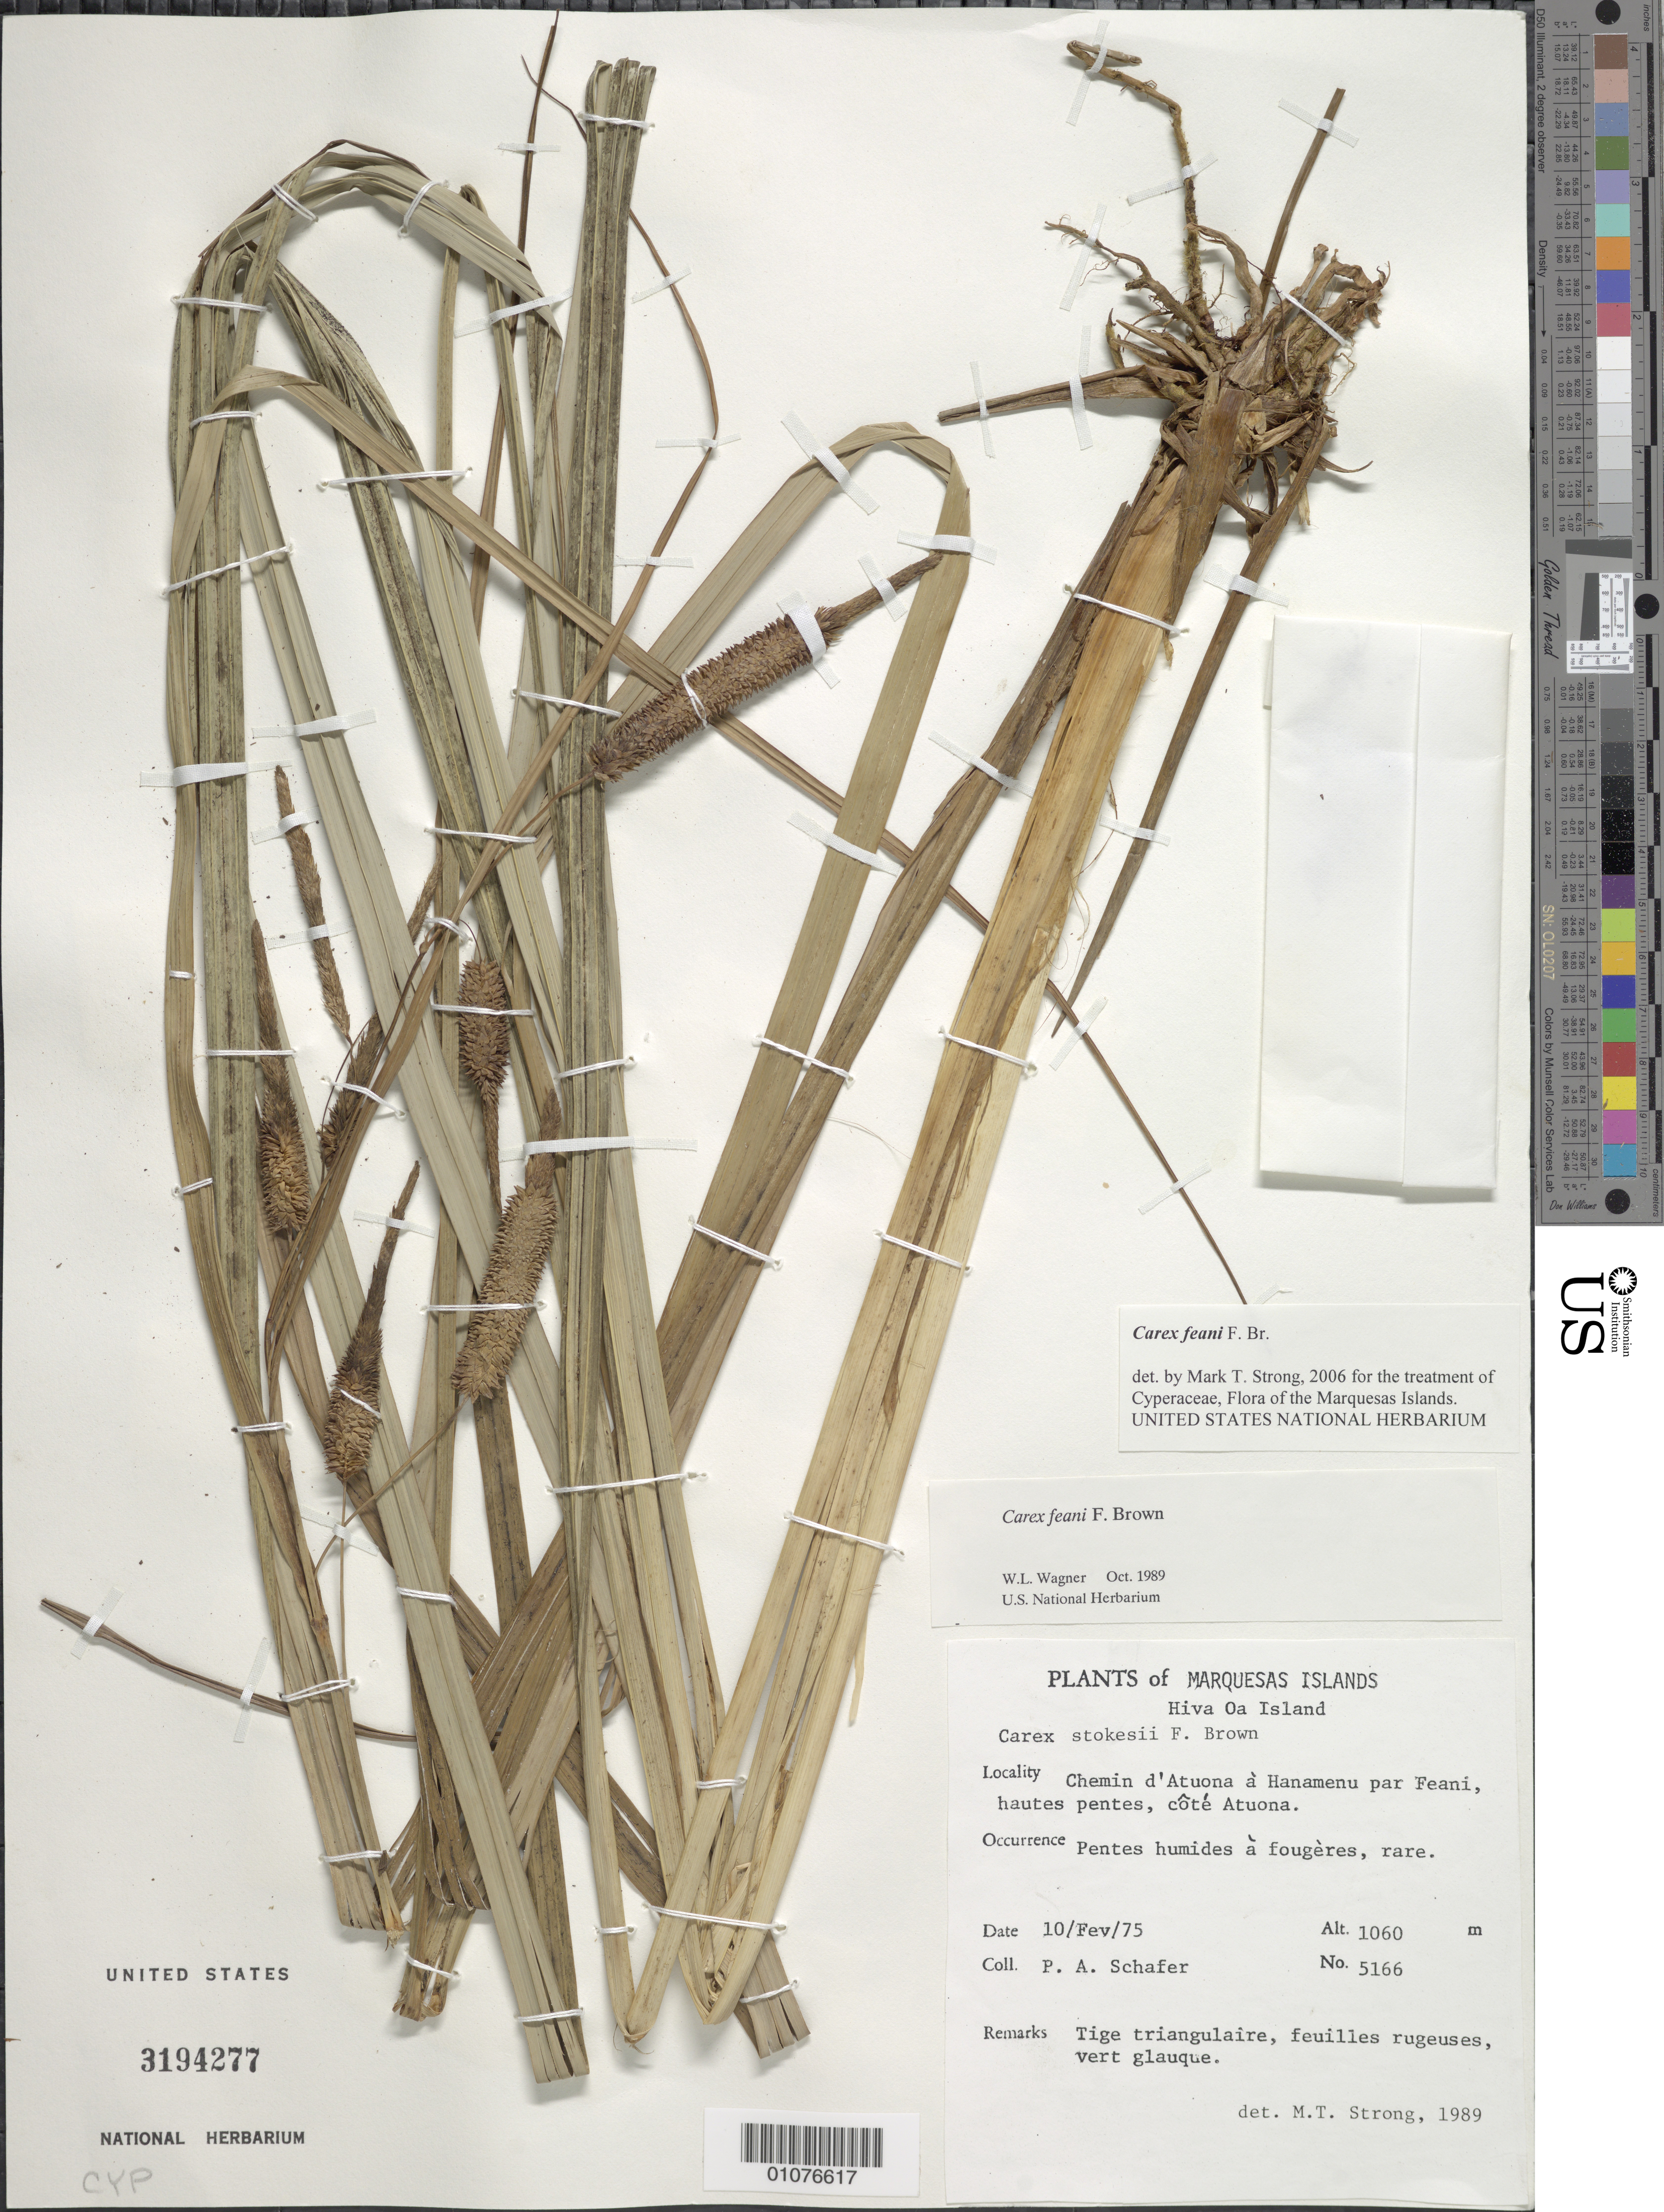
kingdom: Plantae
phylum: Tracheophyta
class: Liliopsida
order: Poales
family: Cyperaceae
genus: Carex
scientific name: Carex feani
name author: F. Br.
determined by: Wagner, W. L., (BOT), Smithsonian Institution - National Museum of Natural History (UNITED STATES)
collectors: P. A. Schäfer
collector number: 5166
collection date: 1975-02-10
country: French Polynesia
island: Hiva Oa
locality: Chemin d'Atuona à Hanamenu par Feani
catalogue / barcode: US 3194277